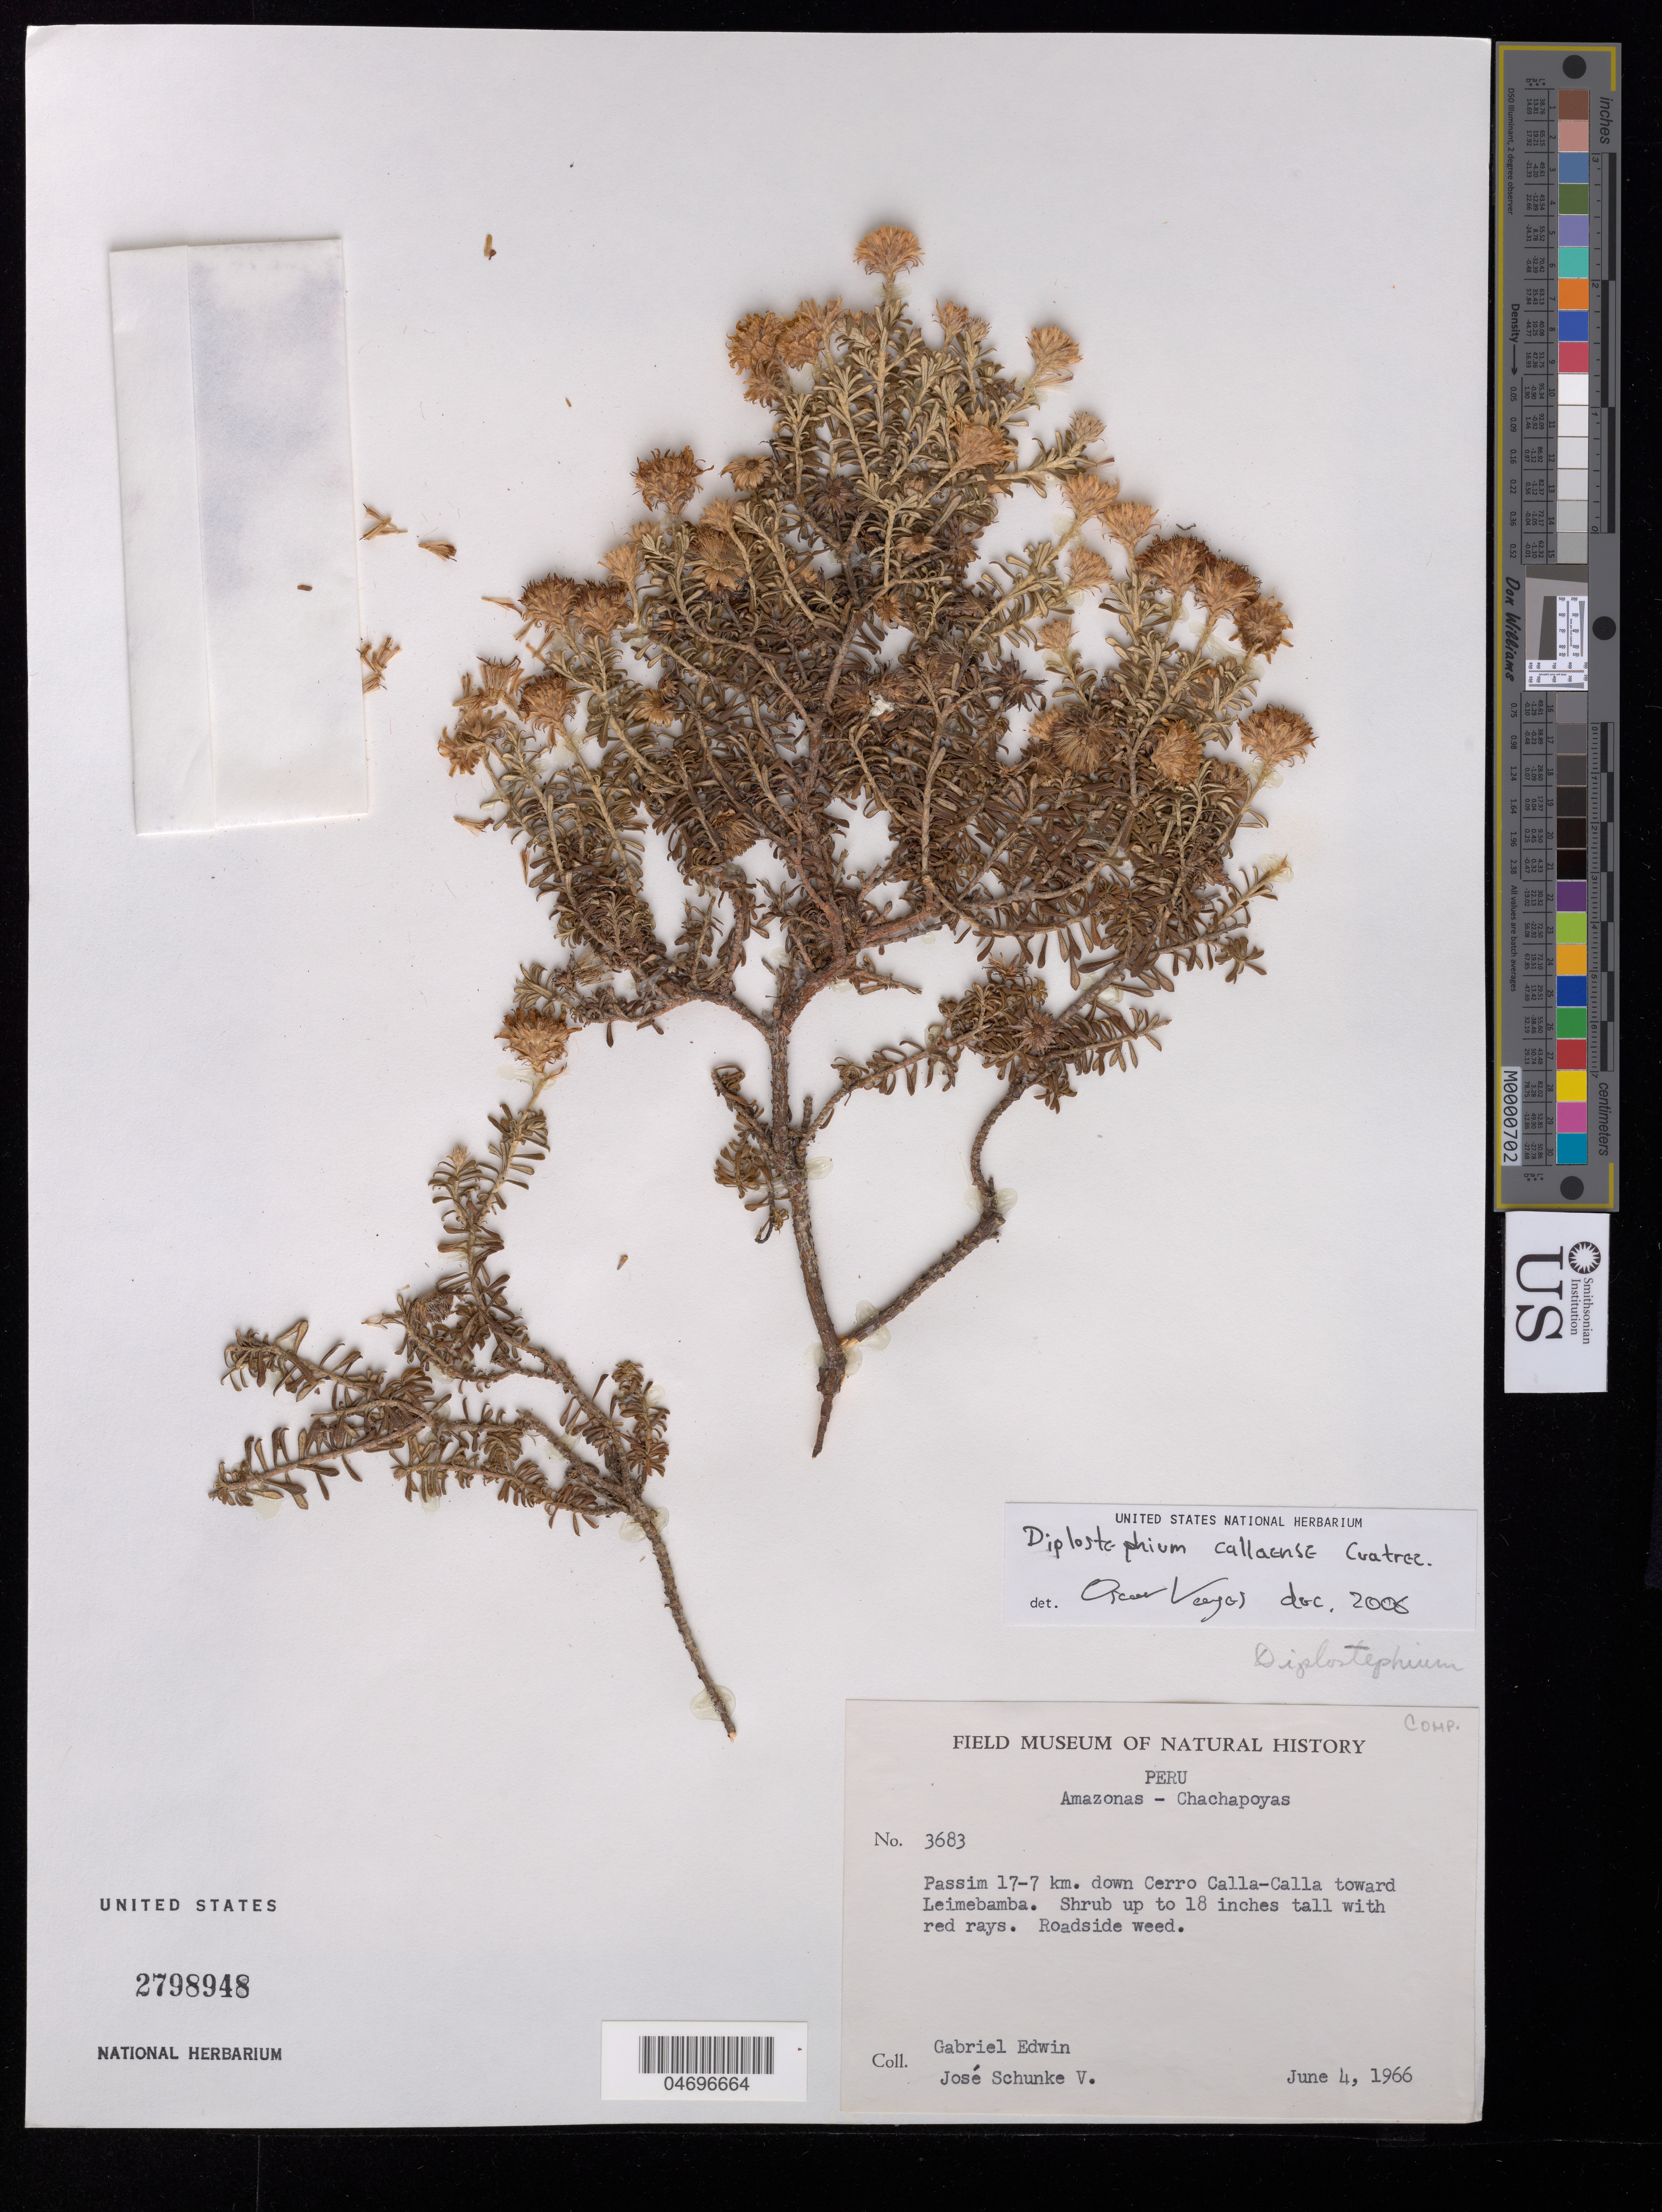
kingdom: Plantae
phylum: Tracheophyta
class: Magnoliopsida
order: Asterales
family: Asteraceae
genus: Diplostephium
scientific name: Diplostephium callaense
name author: Cuatrec.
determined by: Vargas, Oscar M.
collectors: G. Edwin & J. Schunke Vigo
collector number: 3683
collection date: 1966-06-04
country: Peru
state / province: Amazonas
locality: Amazonas-Chachapoyas. Passim 17-7 km. down Cerro Calla-Calla toward Leimebamba.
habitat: Roadside weed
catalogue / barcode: US 2798948